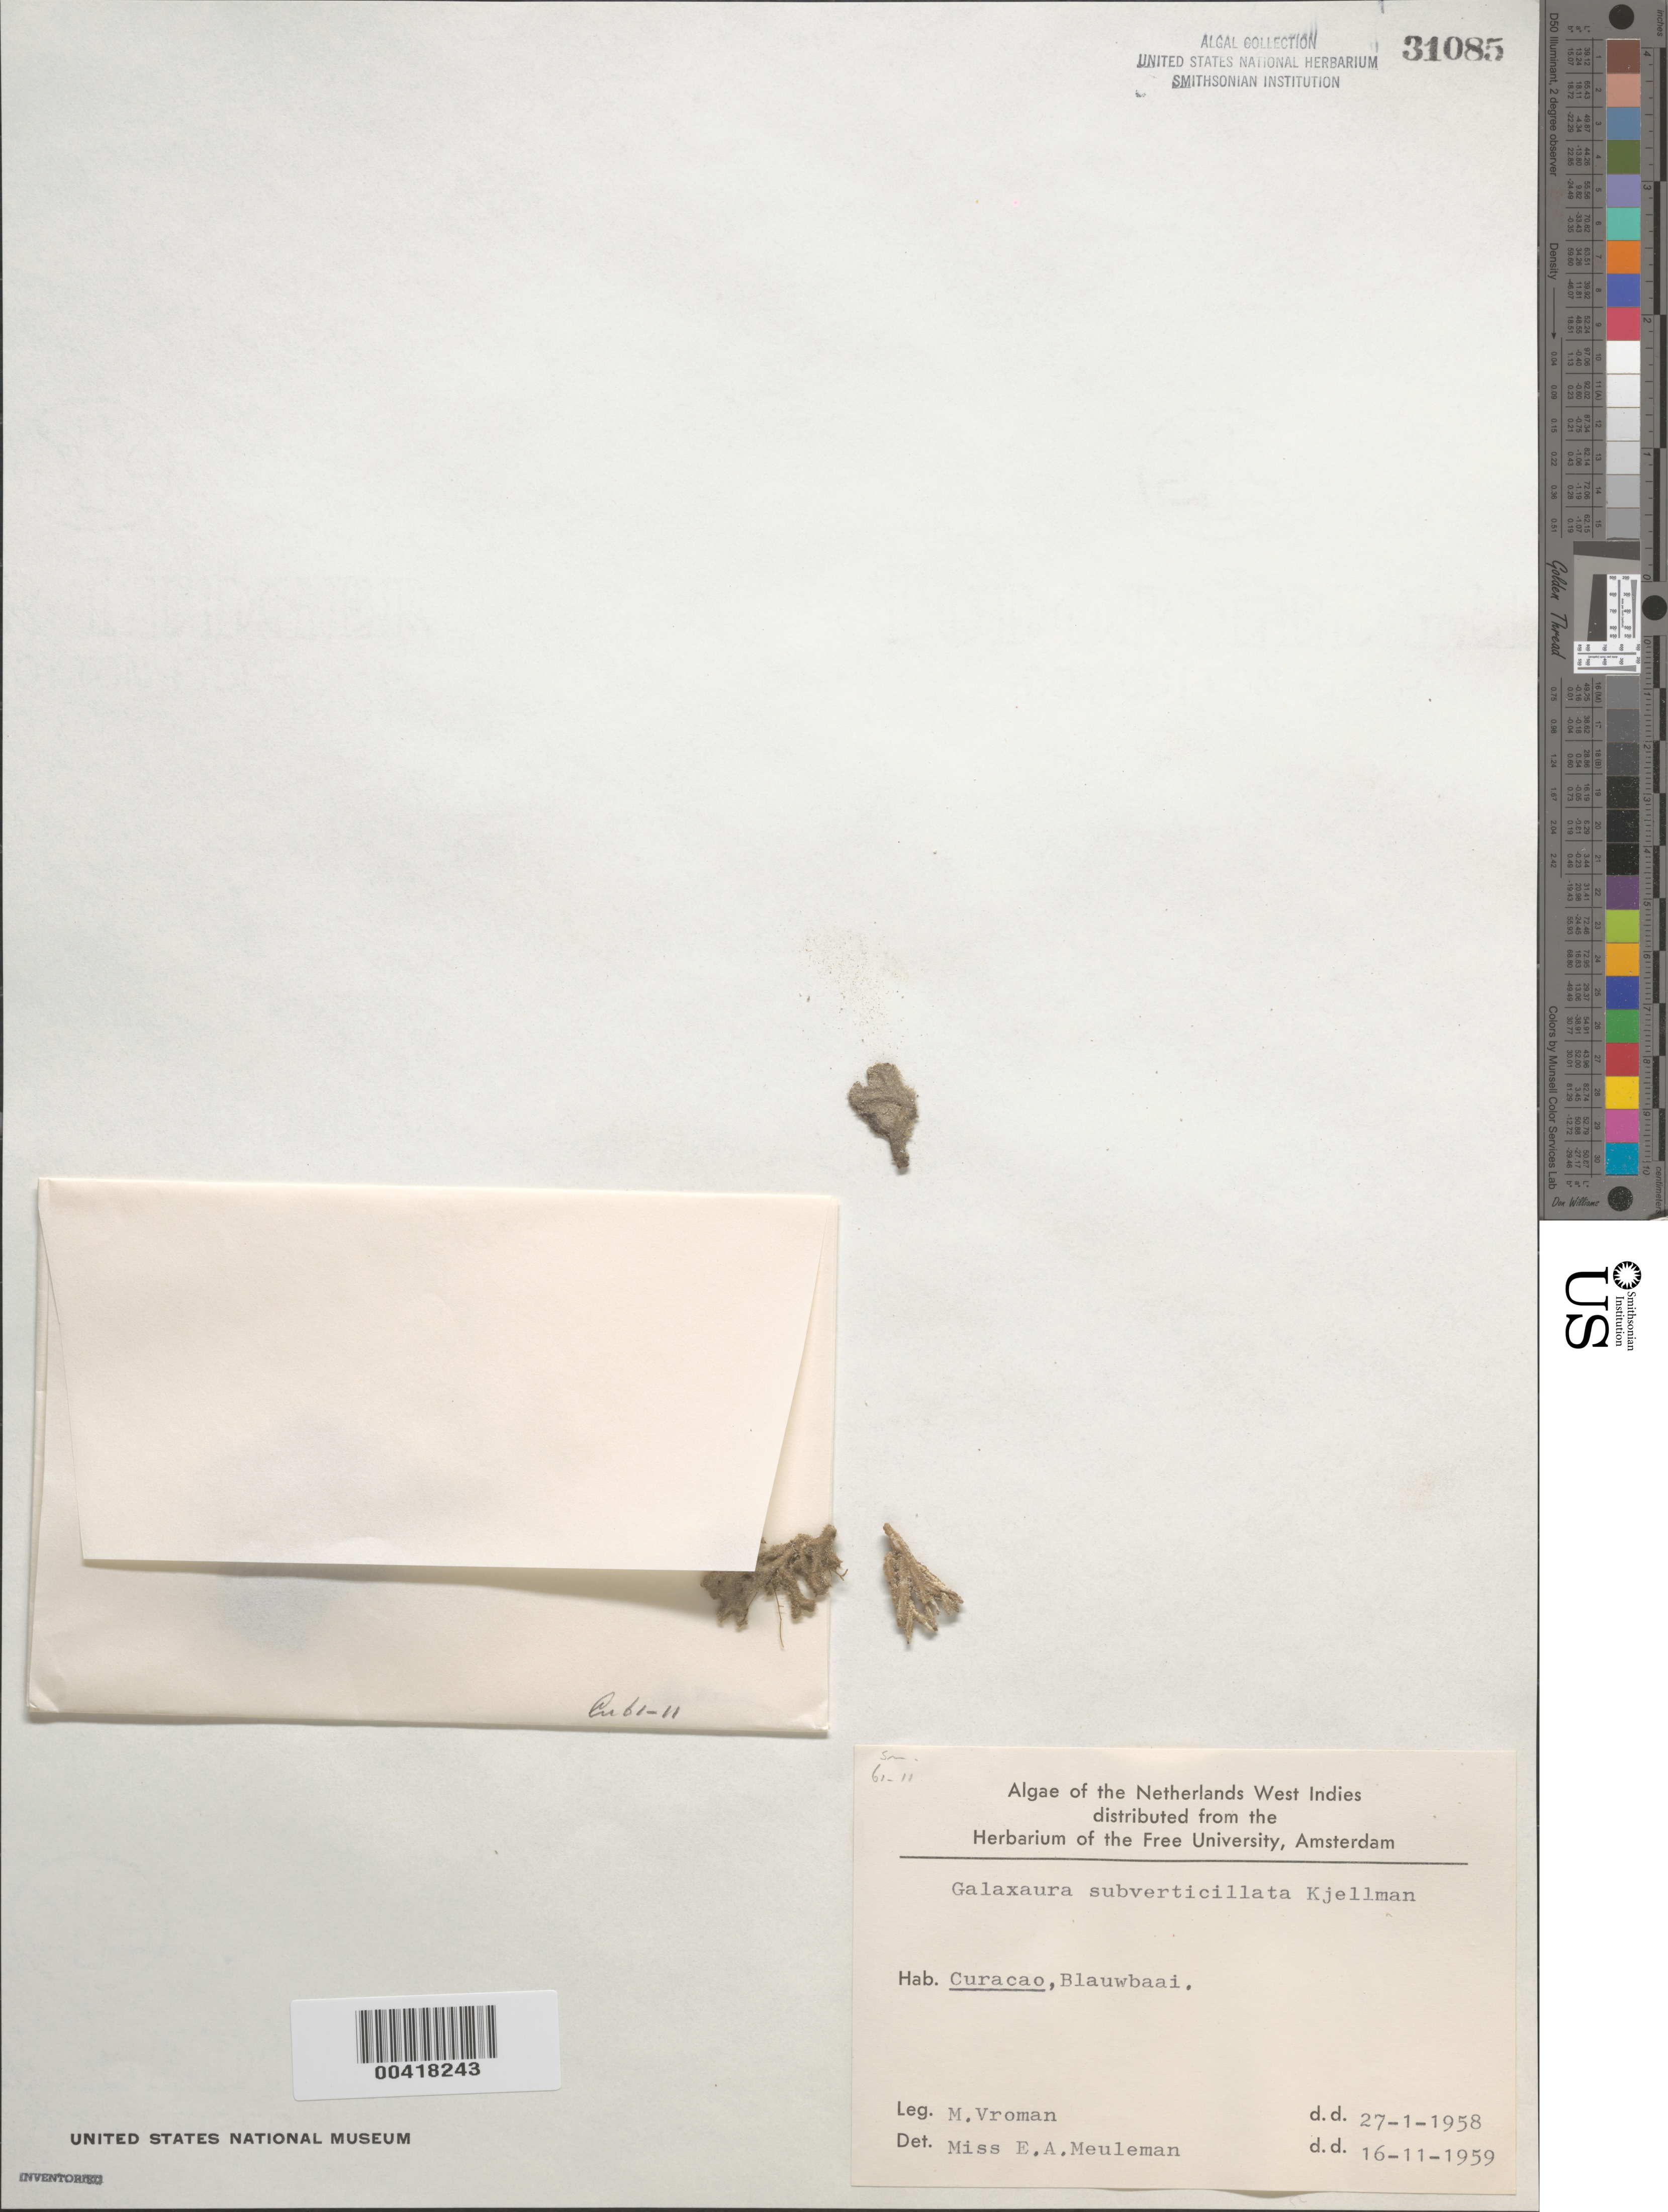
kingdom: Plantae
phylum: Rhodophyta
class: Florideophyceae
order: Nemaliales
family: Galaxauraceae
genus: Galaxaura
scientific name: Galaxaura rugosa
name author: (Ellis & Sol.) J.V.Lamouroux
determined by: Algae name updating Project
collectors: M. Vroman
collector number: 61-11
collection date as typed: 27 Jan 1958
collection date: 1958-01-27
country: Curaçao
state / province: ABC Islands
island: Curaçao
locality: Blauw Baai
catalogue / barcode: US 31085